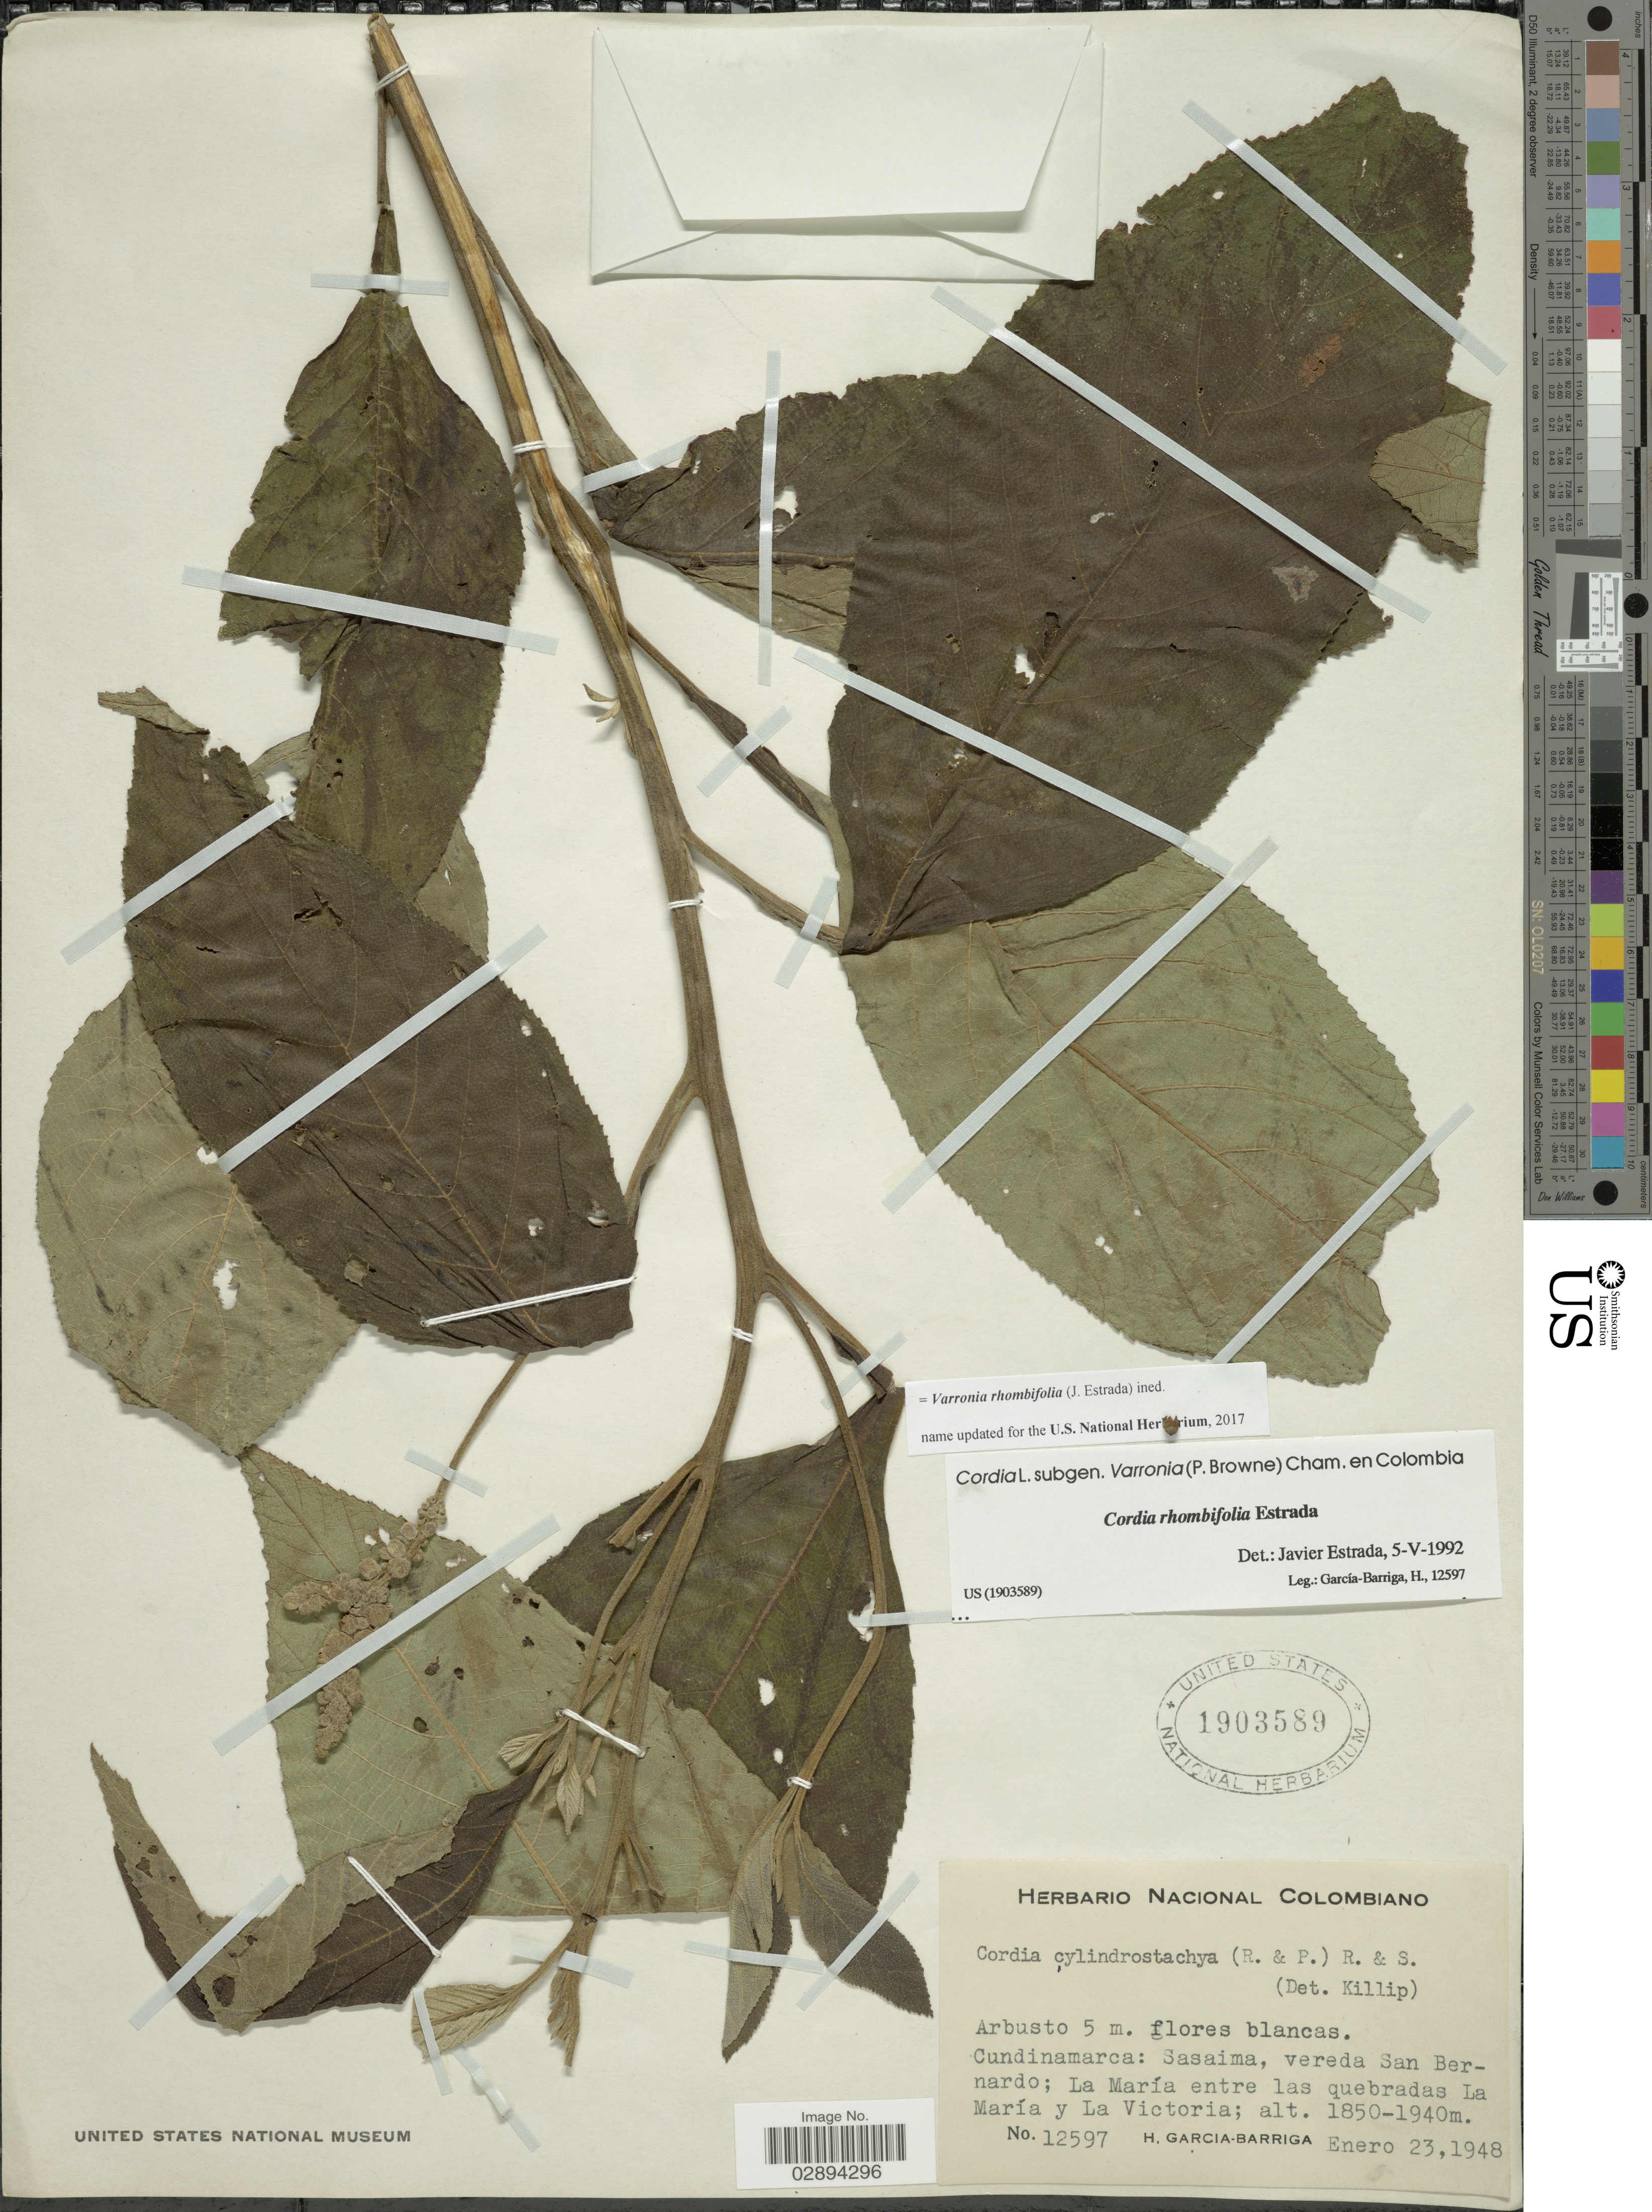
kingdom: Plantae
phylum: Tracheophyta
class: Magnoliopsida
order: Boraginales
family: Cordiaceae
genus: Varronia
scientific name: Varronia rhombifolia (J. Estrada) comb. nov. ined.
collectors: H. García Barriga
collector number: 12597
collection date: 1948-01-23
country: Colombia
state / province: Cundinamarca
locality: Sasaima, vereda San Bernardo, La María entre las quebradas La María y La Victoria.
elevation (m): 1850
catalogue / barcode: US 1903589